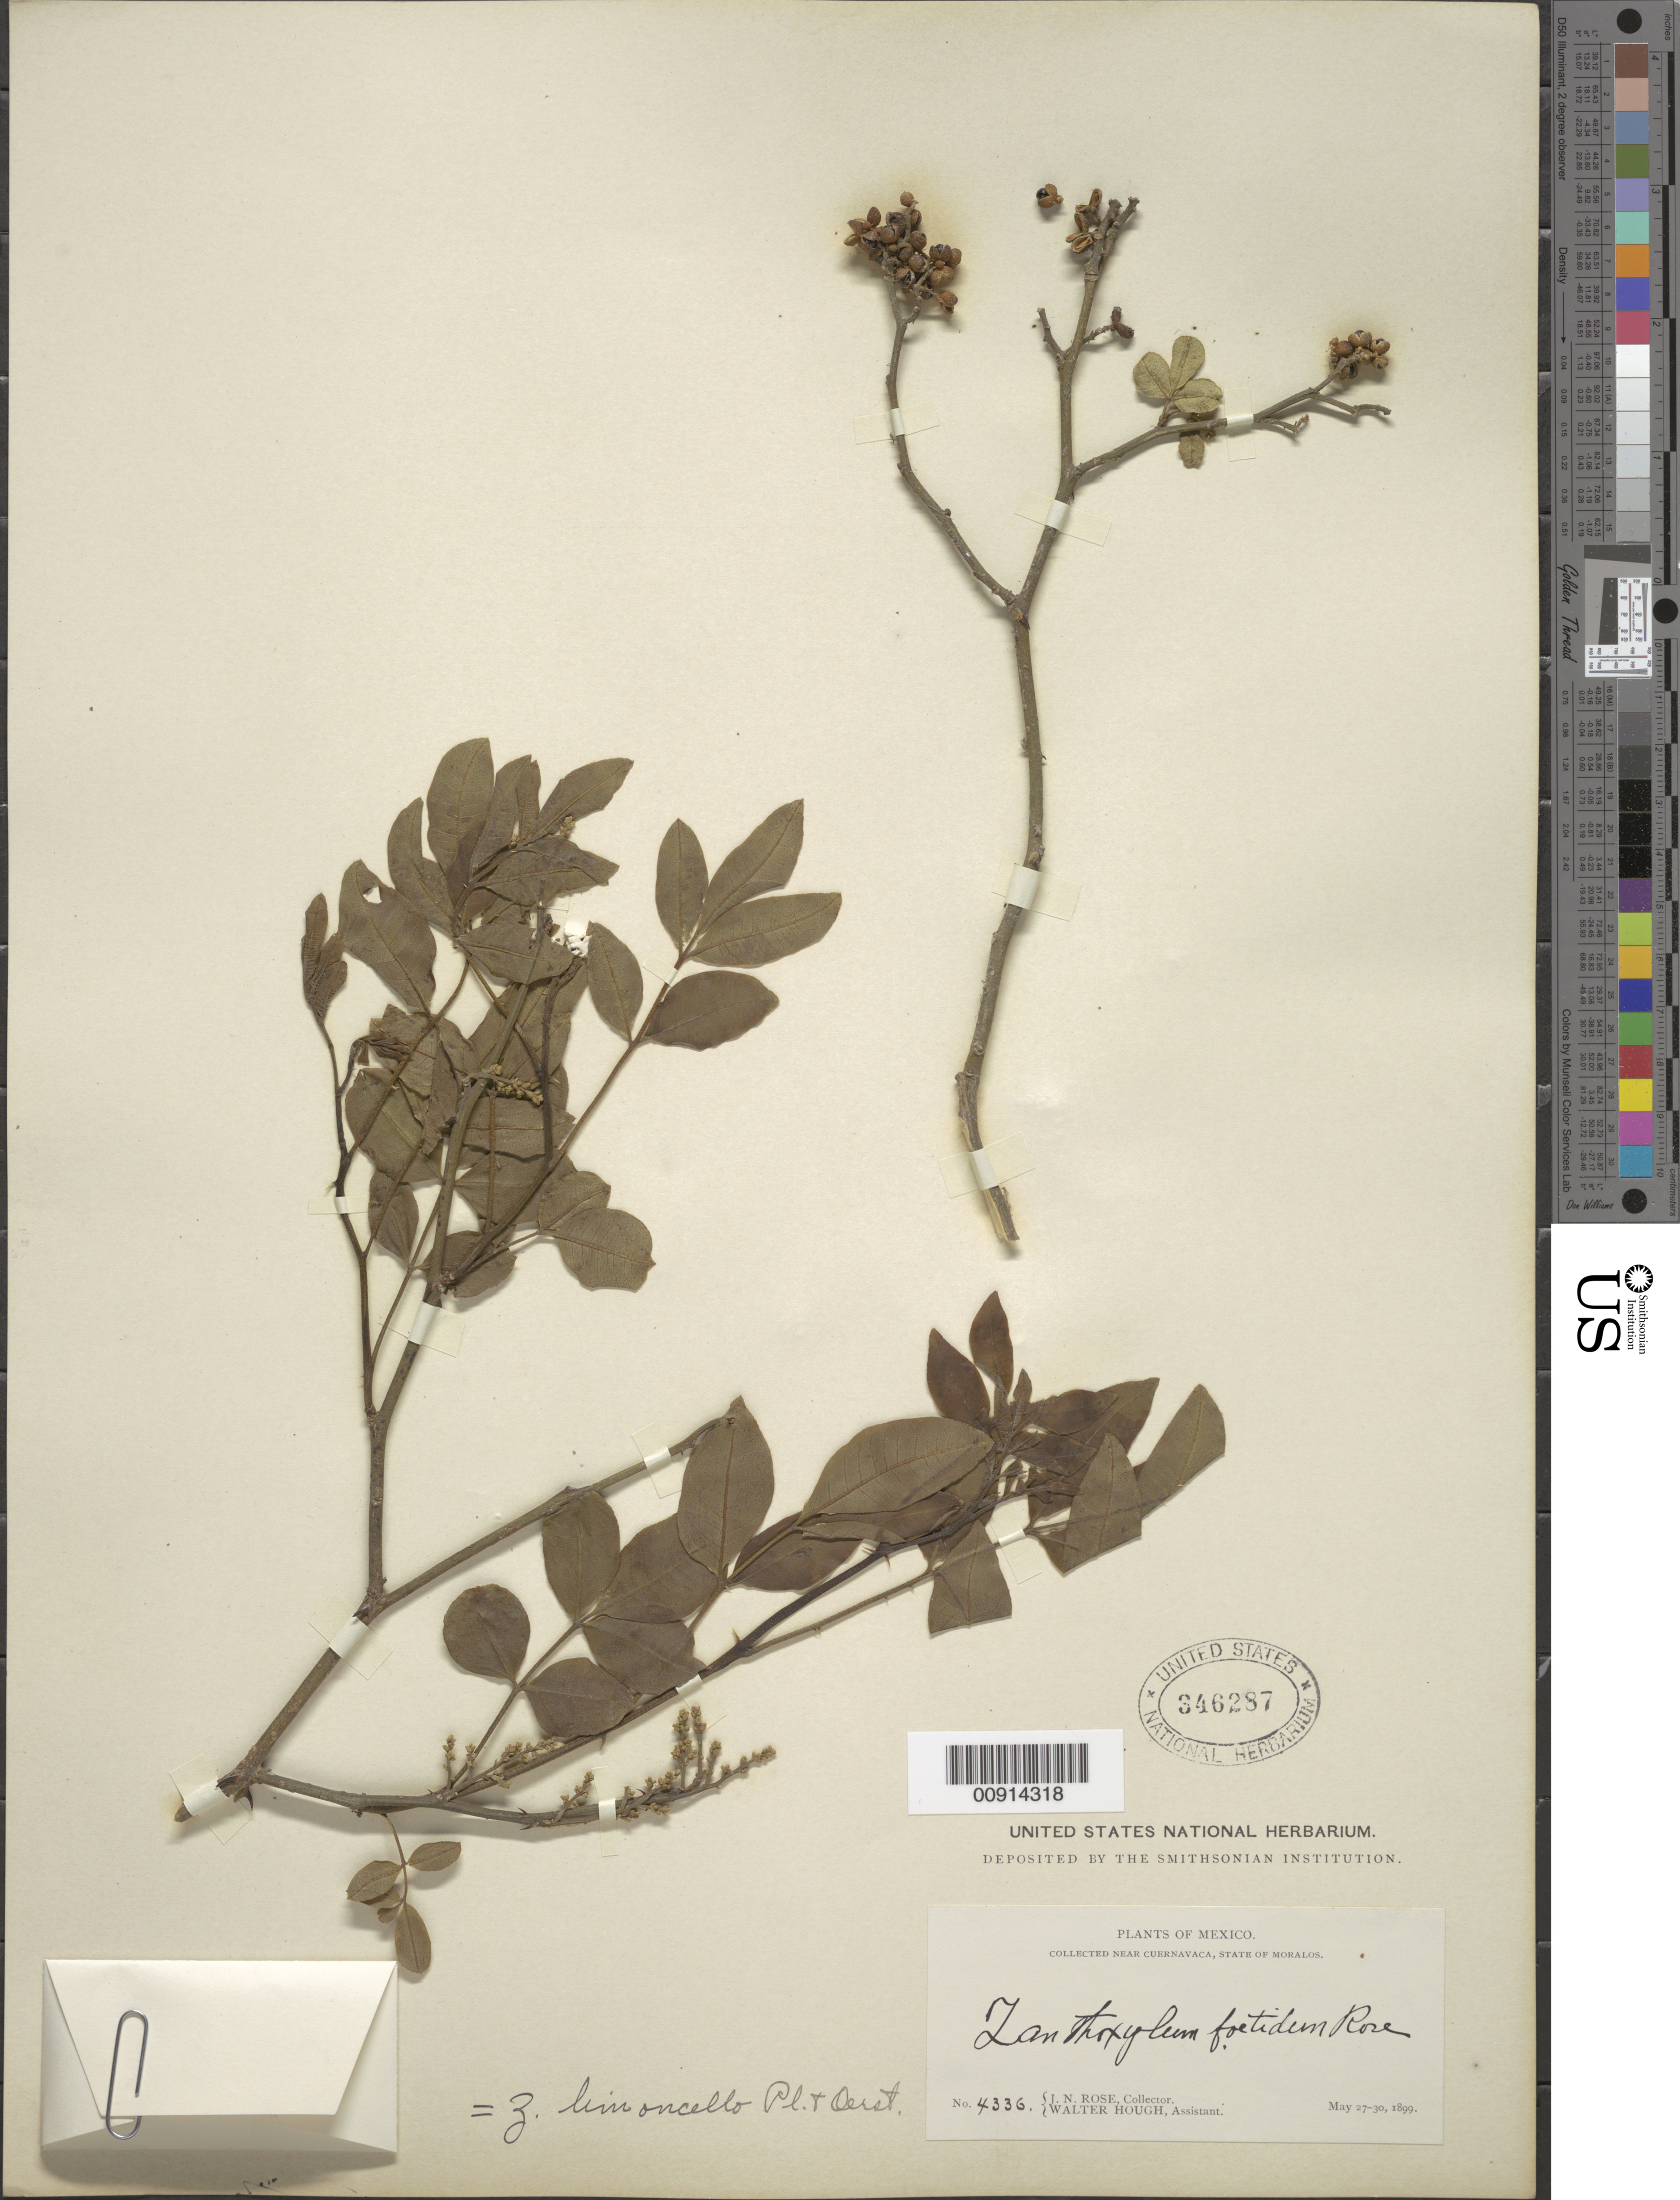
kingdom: Plantae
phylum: Tracheophyta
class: Magnoliopsida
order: Sapindales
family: Rutaceae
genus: Zanthoxylum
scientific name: Zanthoxylum limoncello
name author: Planch. & Oerst.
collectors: J. N. Rose & W. Hough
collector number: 4336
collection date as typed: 27 May 1899 to 30 May 1899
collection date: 1899-05-27/1899-05-30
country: Mexico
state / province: Morelos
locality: Near Cuernavaca, State of Morelos.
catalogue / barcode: US 346287